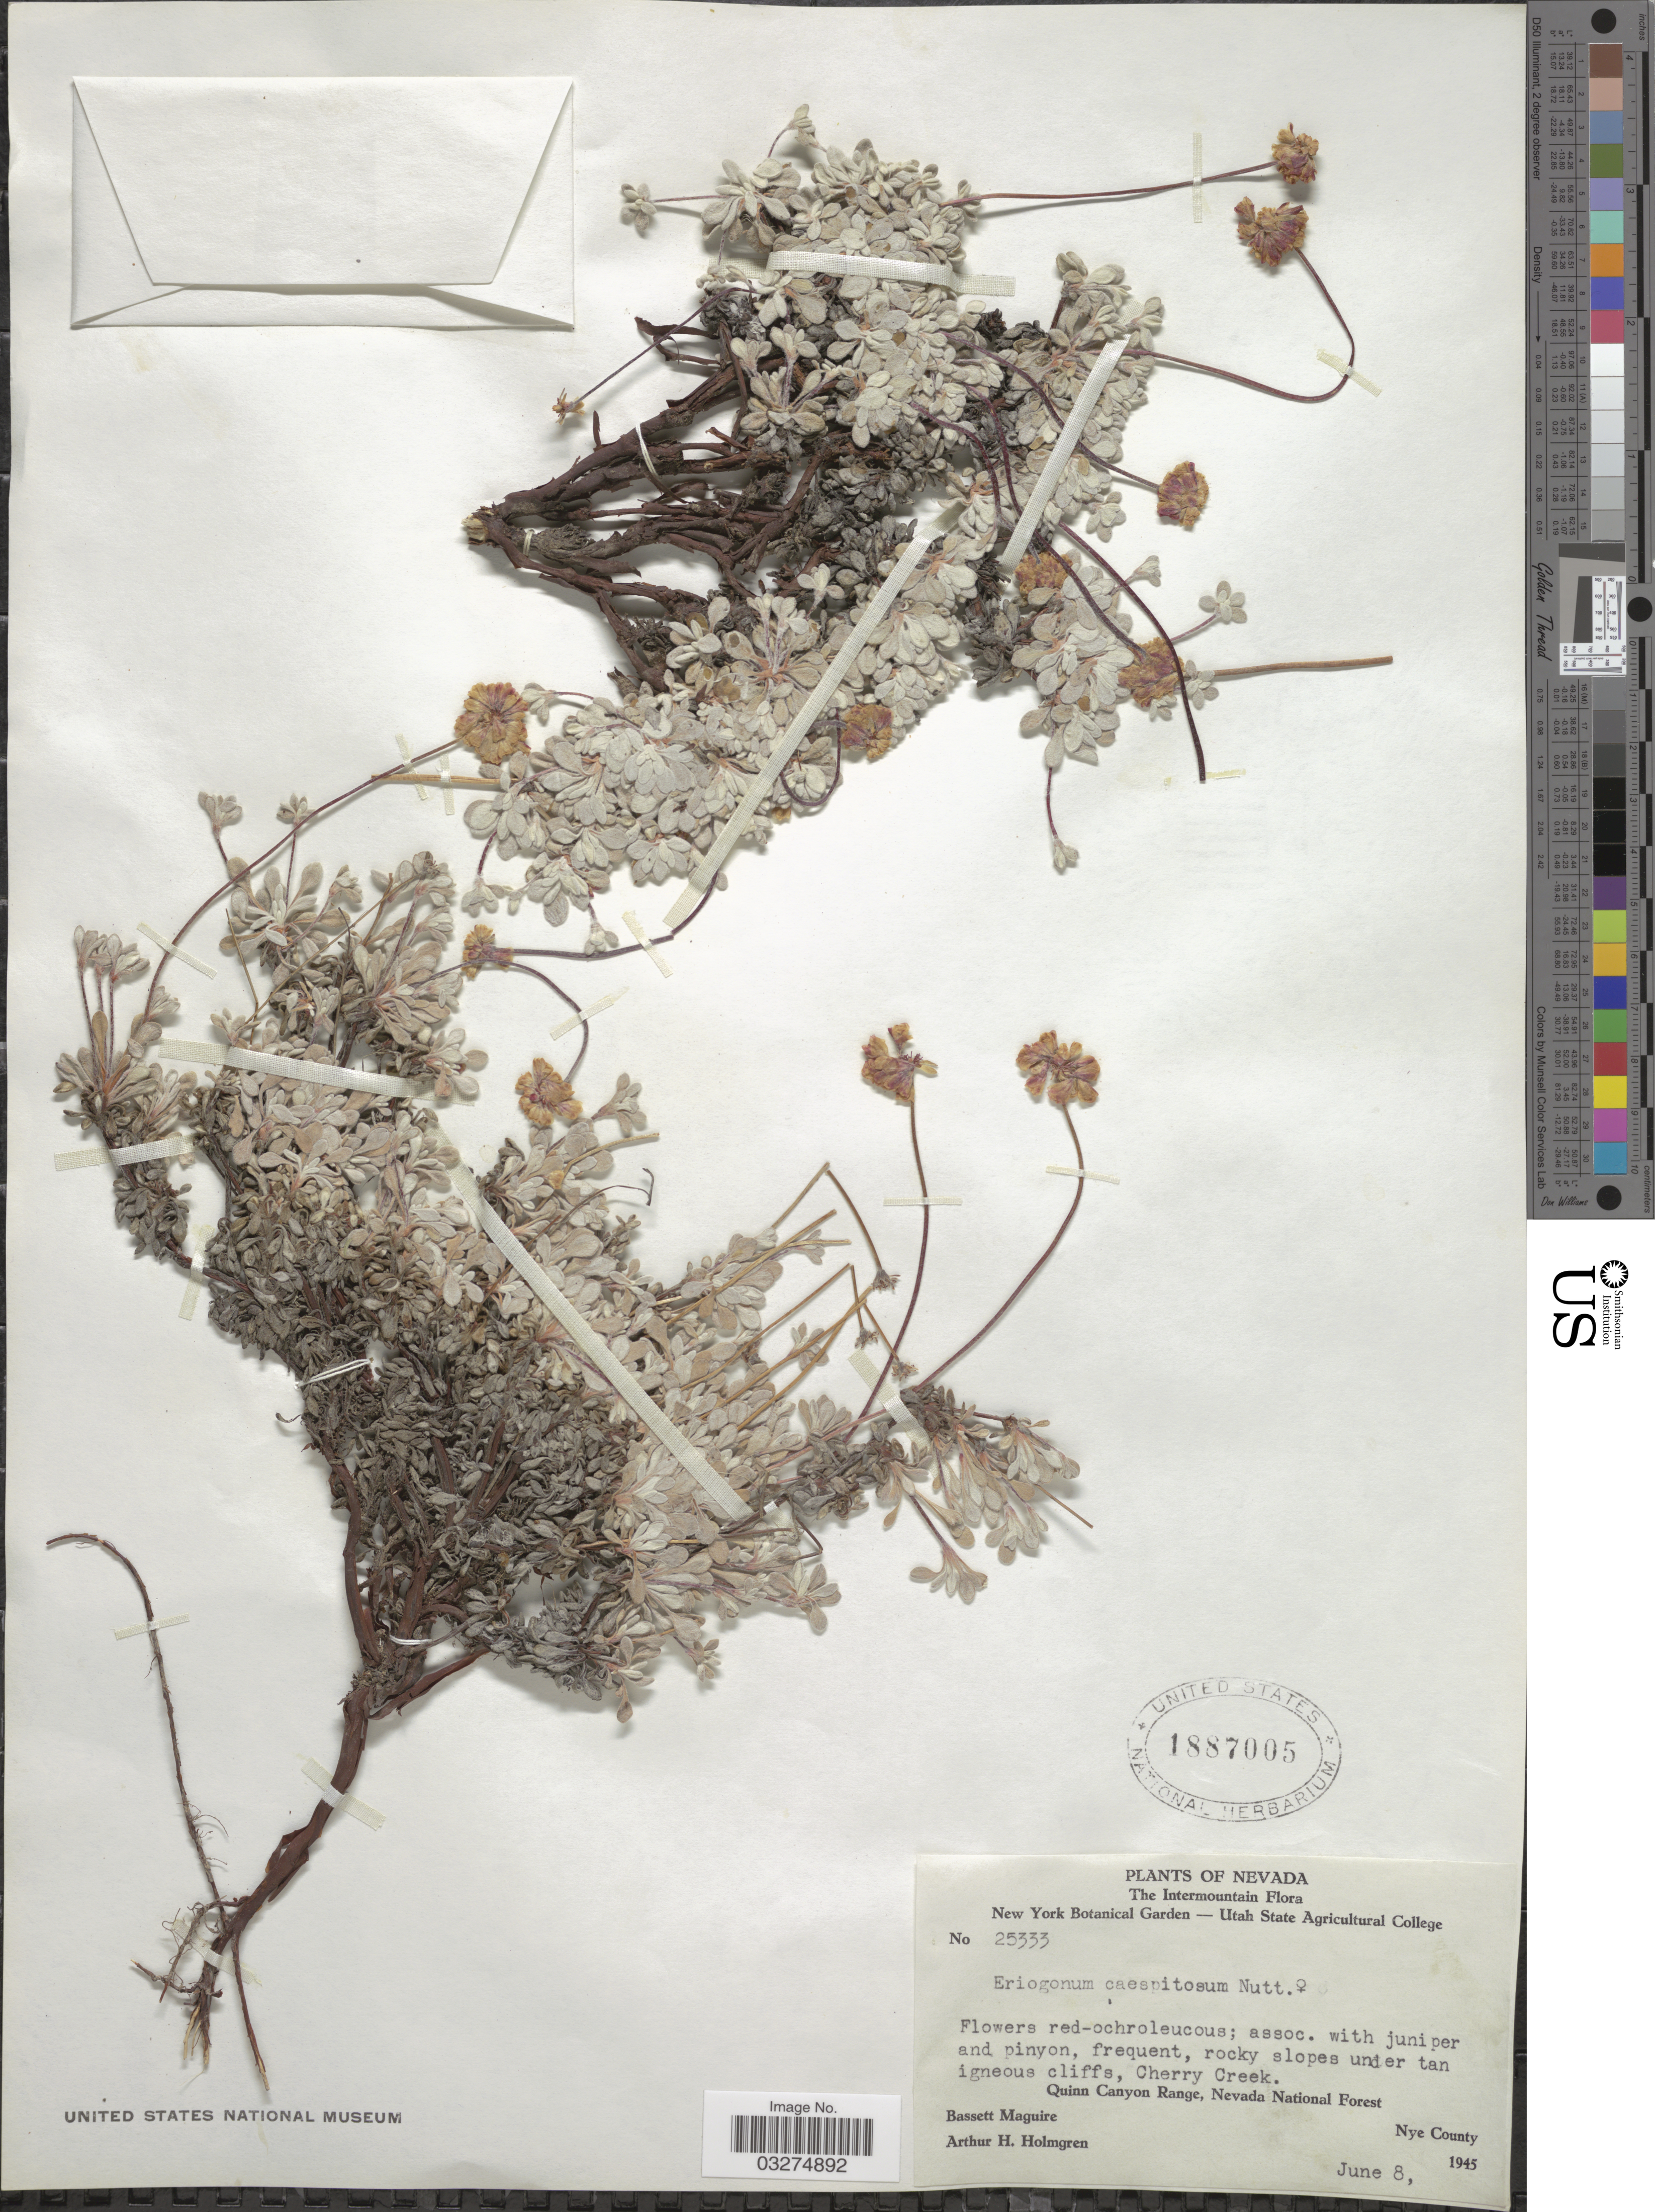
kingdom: Plantae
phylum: Tracheophyta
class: Magnoliopsida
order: Caryophyllales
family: Polygonaceae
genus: Eriogonum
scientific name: Eriogonum caespitosum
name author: Nutt.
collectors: B. Maguire & A. H. Holmgren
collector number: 25333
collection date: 1945-06-08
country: United States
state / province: Nevada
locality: The Intermountain. Cherry Creek. Quinn Canyon Range, Nevada National Forest. Nye County.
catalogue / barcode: US 1887005